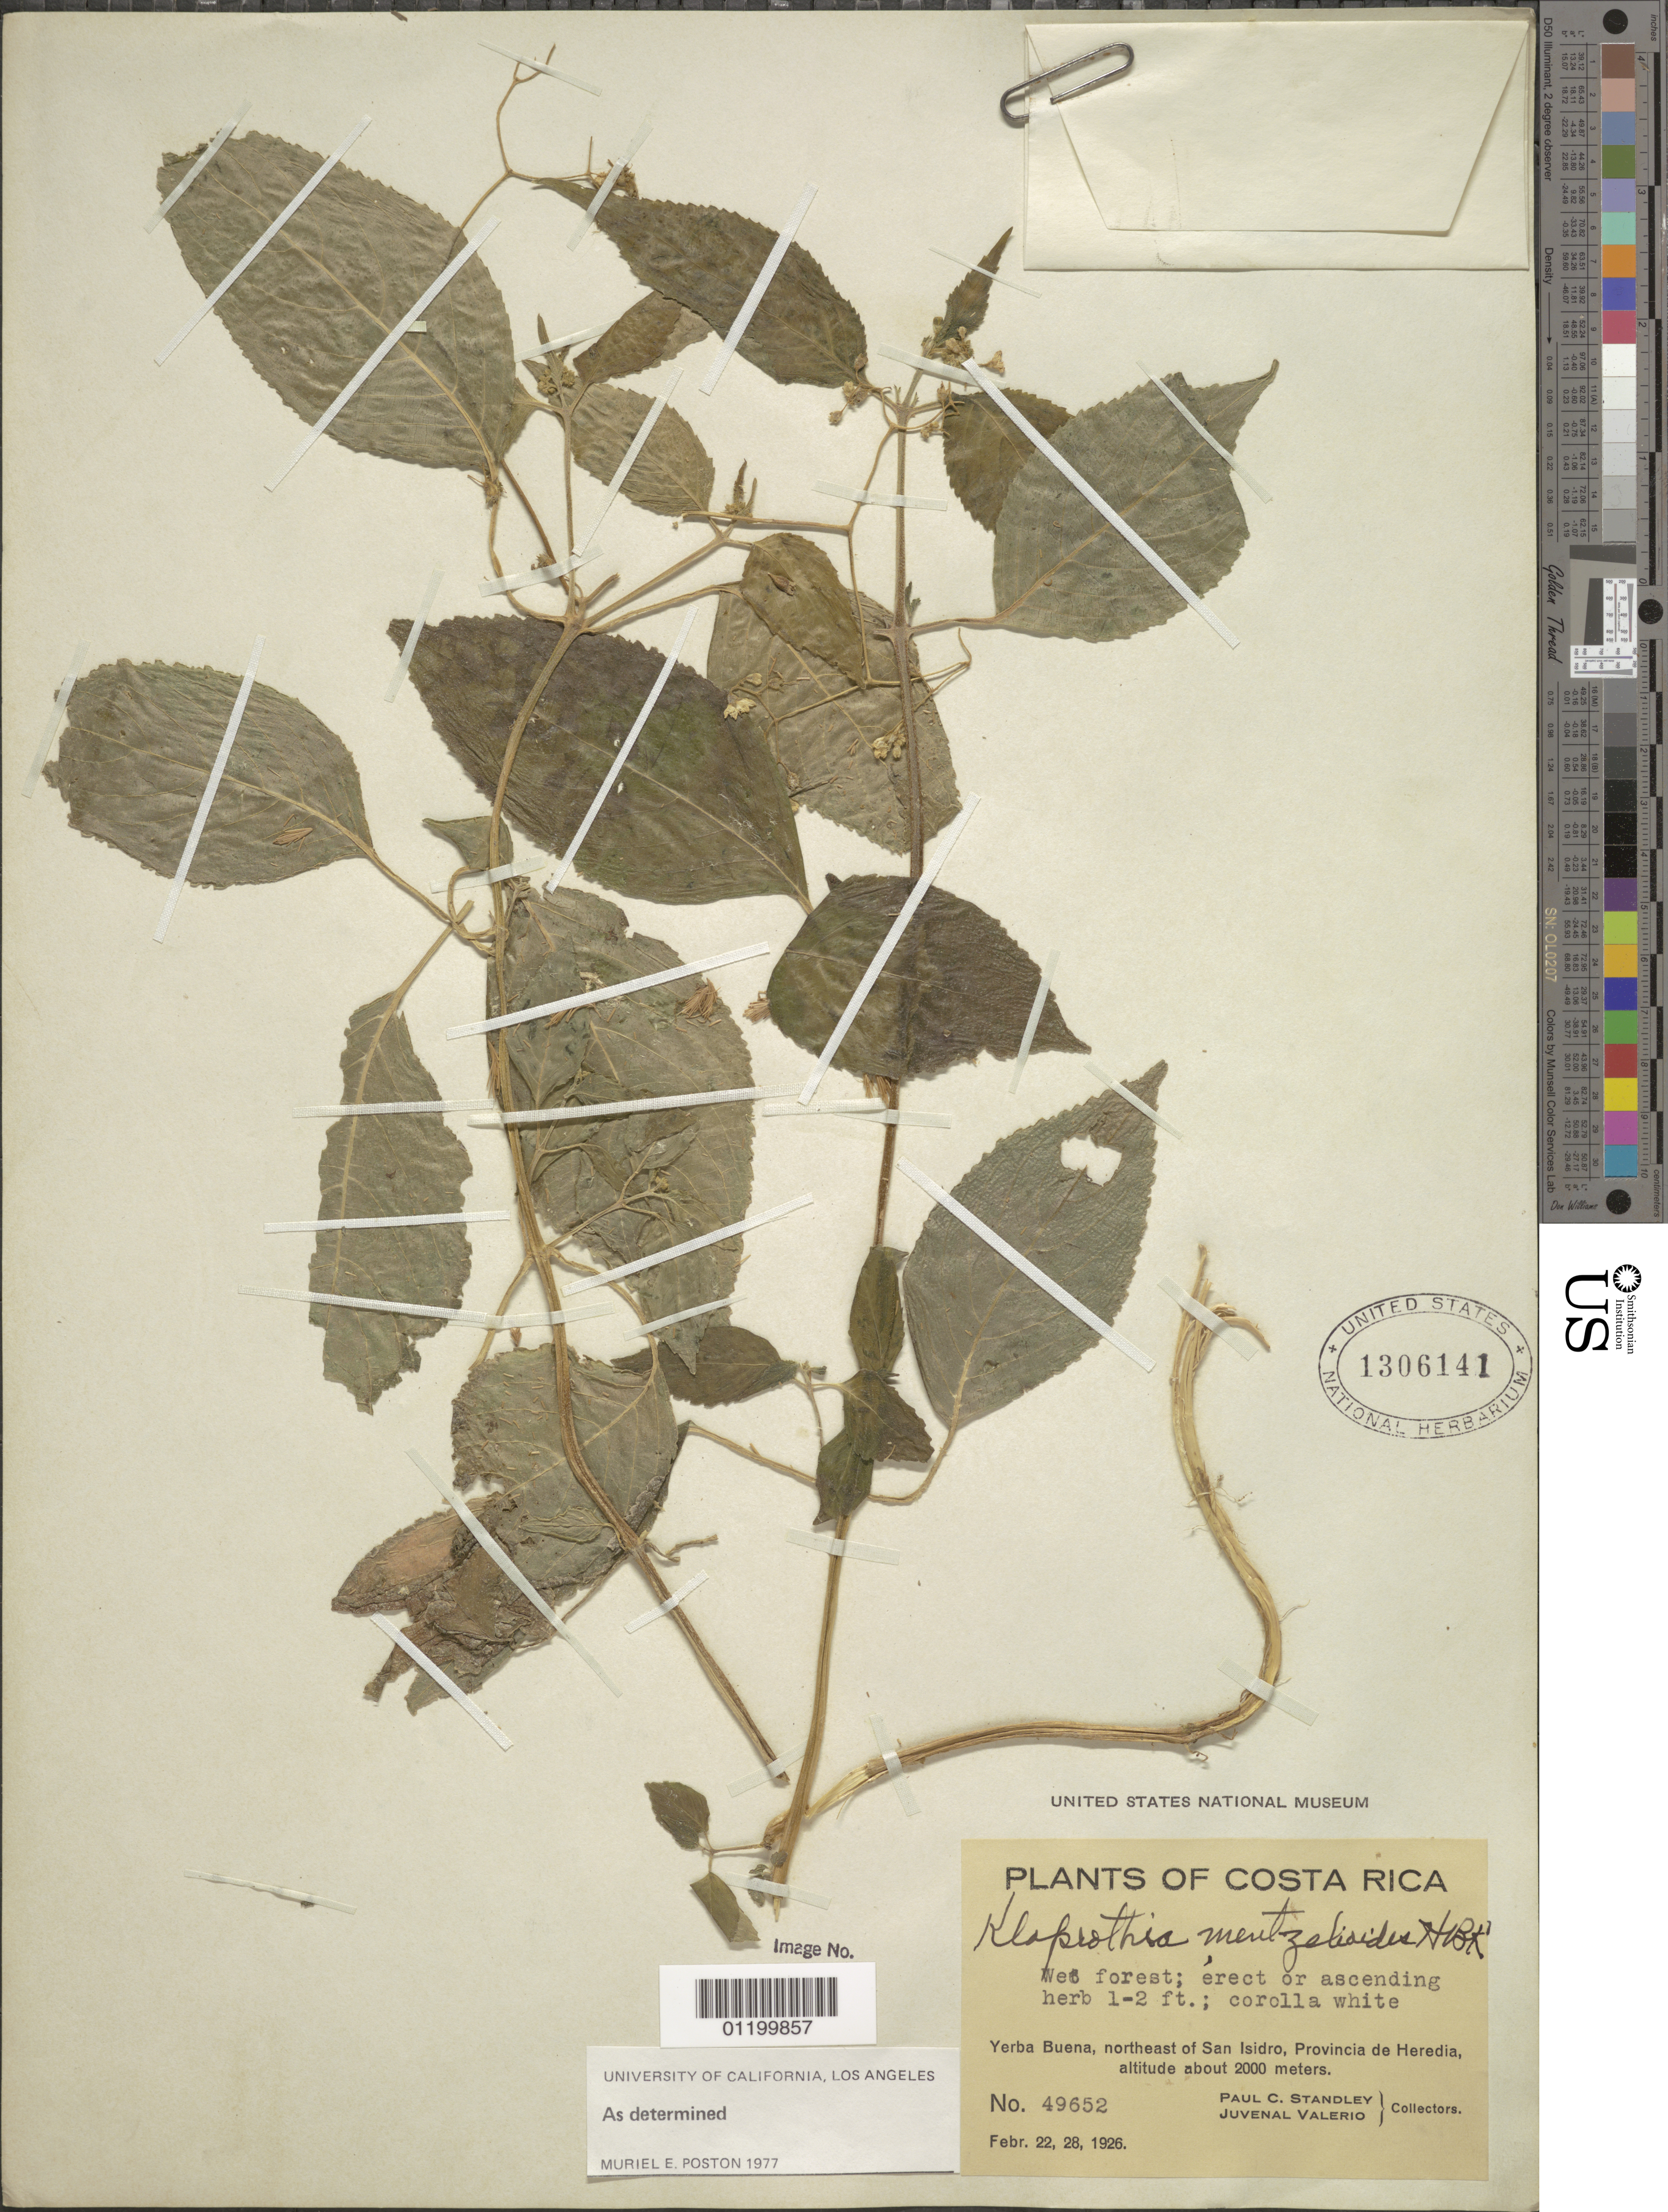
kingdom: Plantae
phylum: Tracheophyta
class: Magnoliopsida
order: Cornales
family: Loasaceae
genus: Klaprothia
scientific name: Klaprothia mentzelioides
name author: Kunth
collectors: P. C. Standley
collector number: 49652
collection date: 1926-02-22,1926-02-28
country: Costa Rica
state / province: Heredia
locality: Yerba Buena, northeast of San Isidro.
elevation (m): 2000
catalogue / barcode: US 1306141